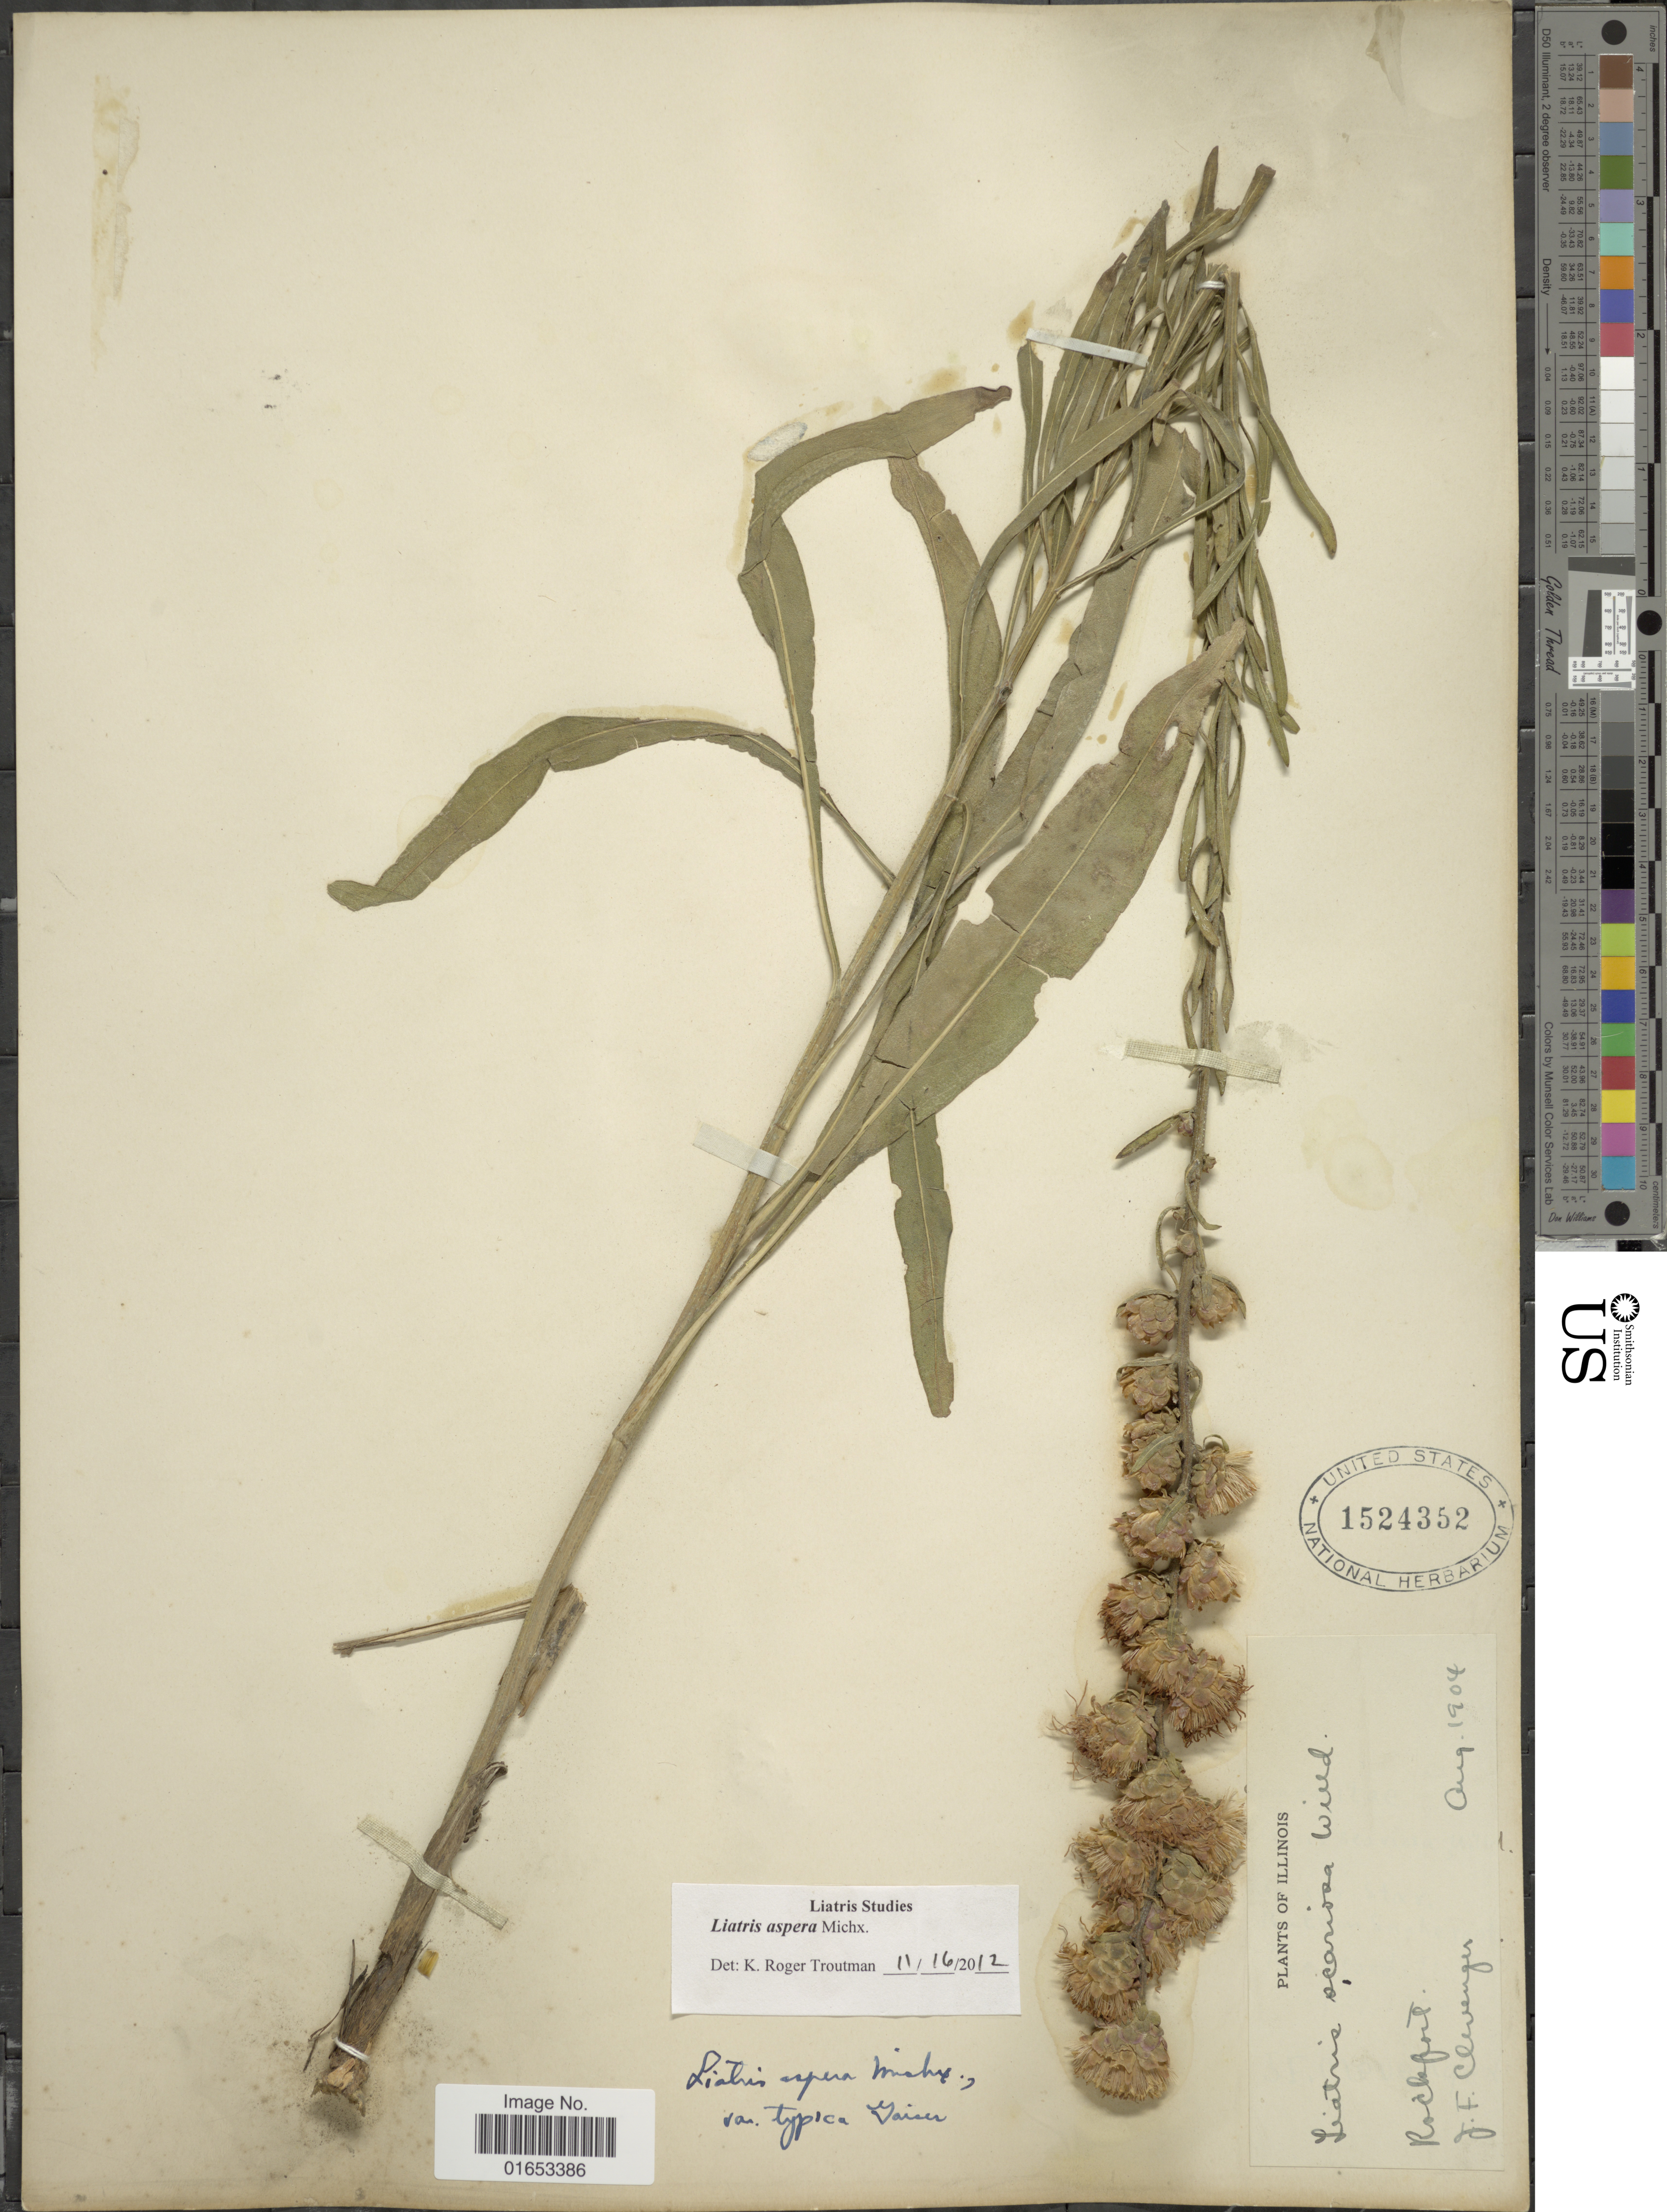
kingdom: Plantae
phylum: Tracheophyta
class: Magnoliopsida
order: Asterales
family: Asteraceae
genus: Liatris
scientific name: Liatris aspera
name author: Michx.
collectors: J. F. Clevenger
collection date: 1904-08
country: United States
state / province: Illinois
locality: Rockford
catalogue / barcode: US 1524352